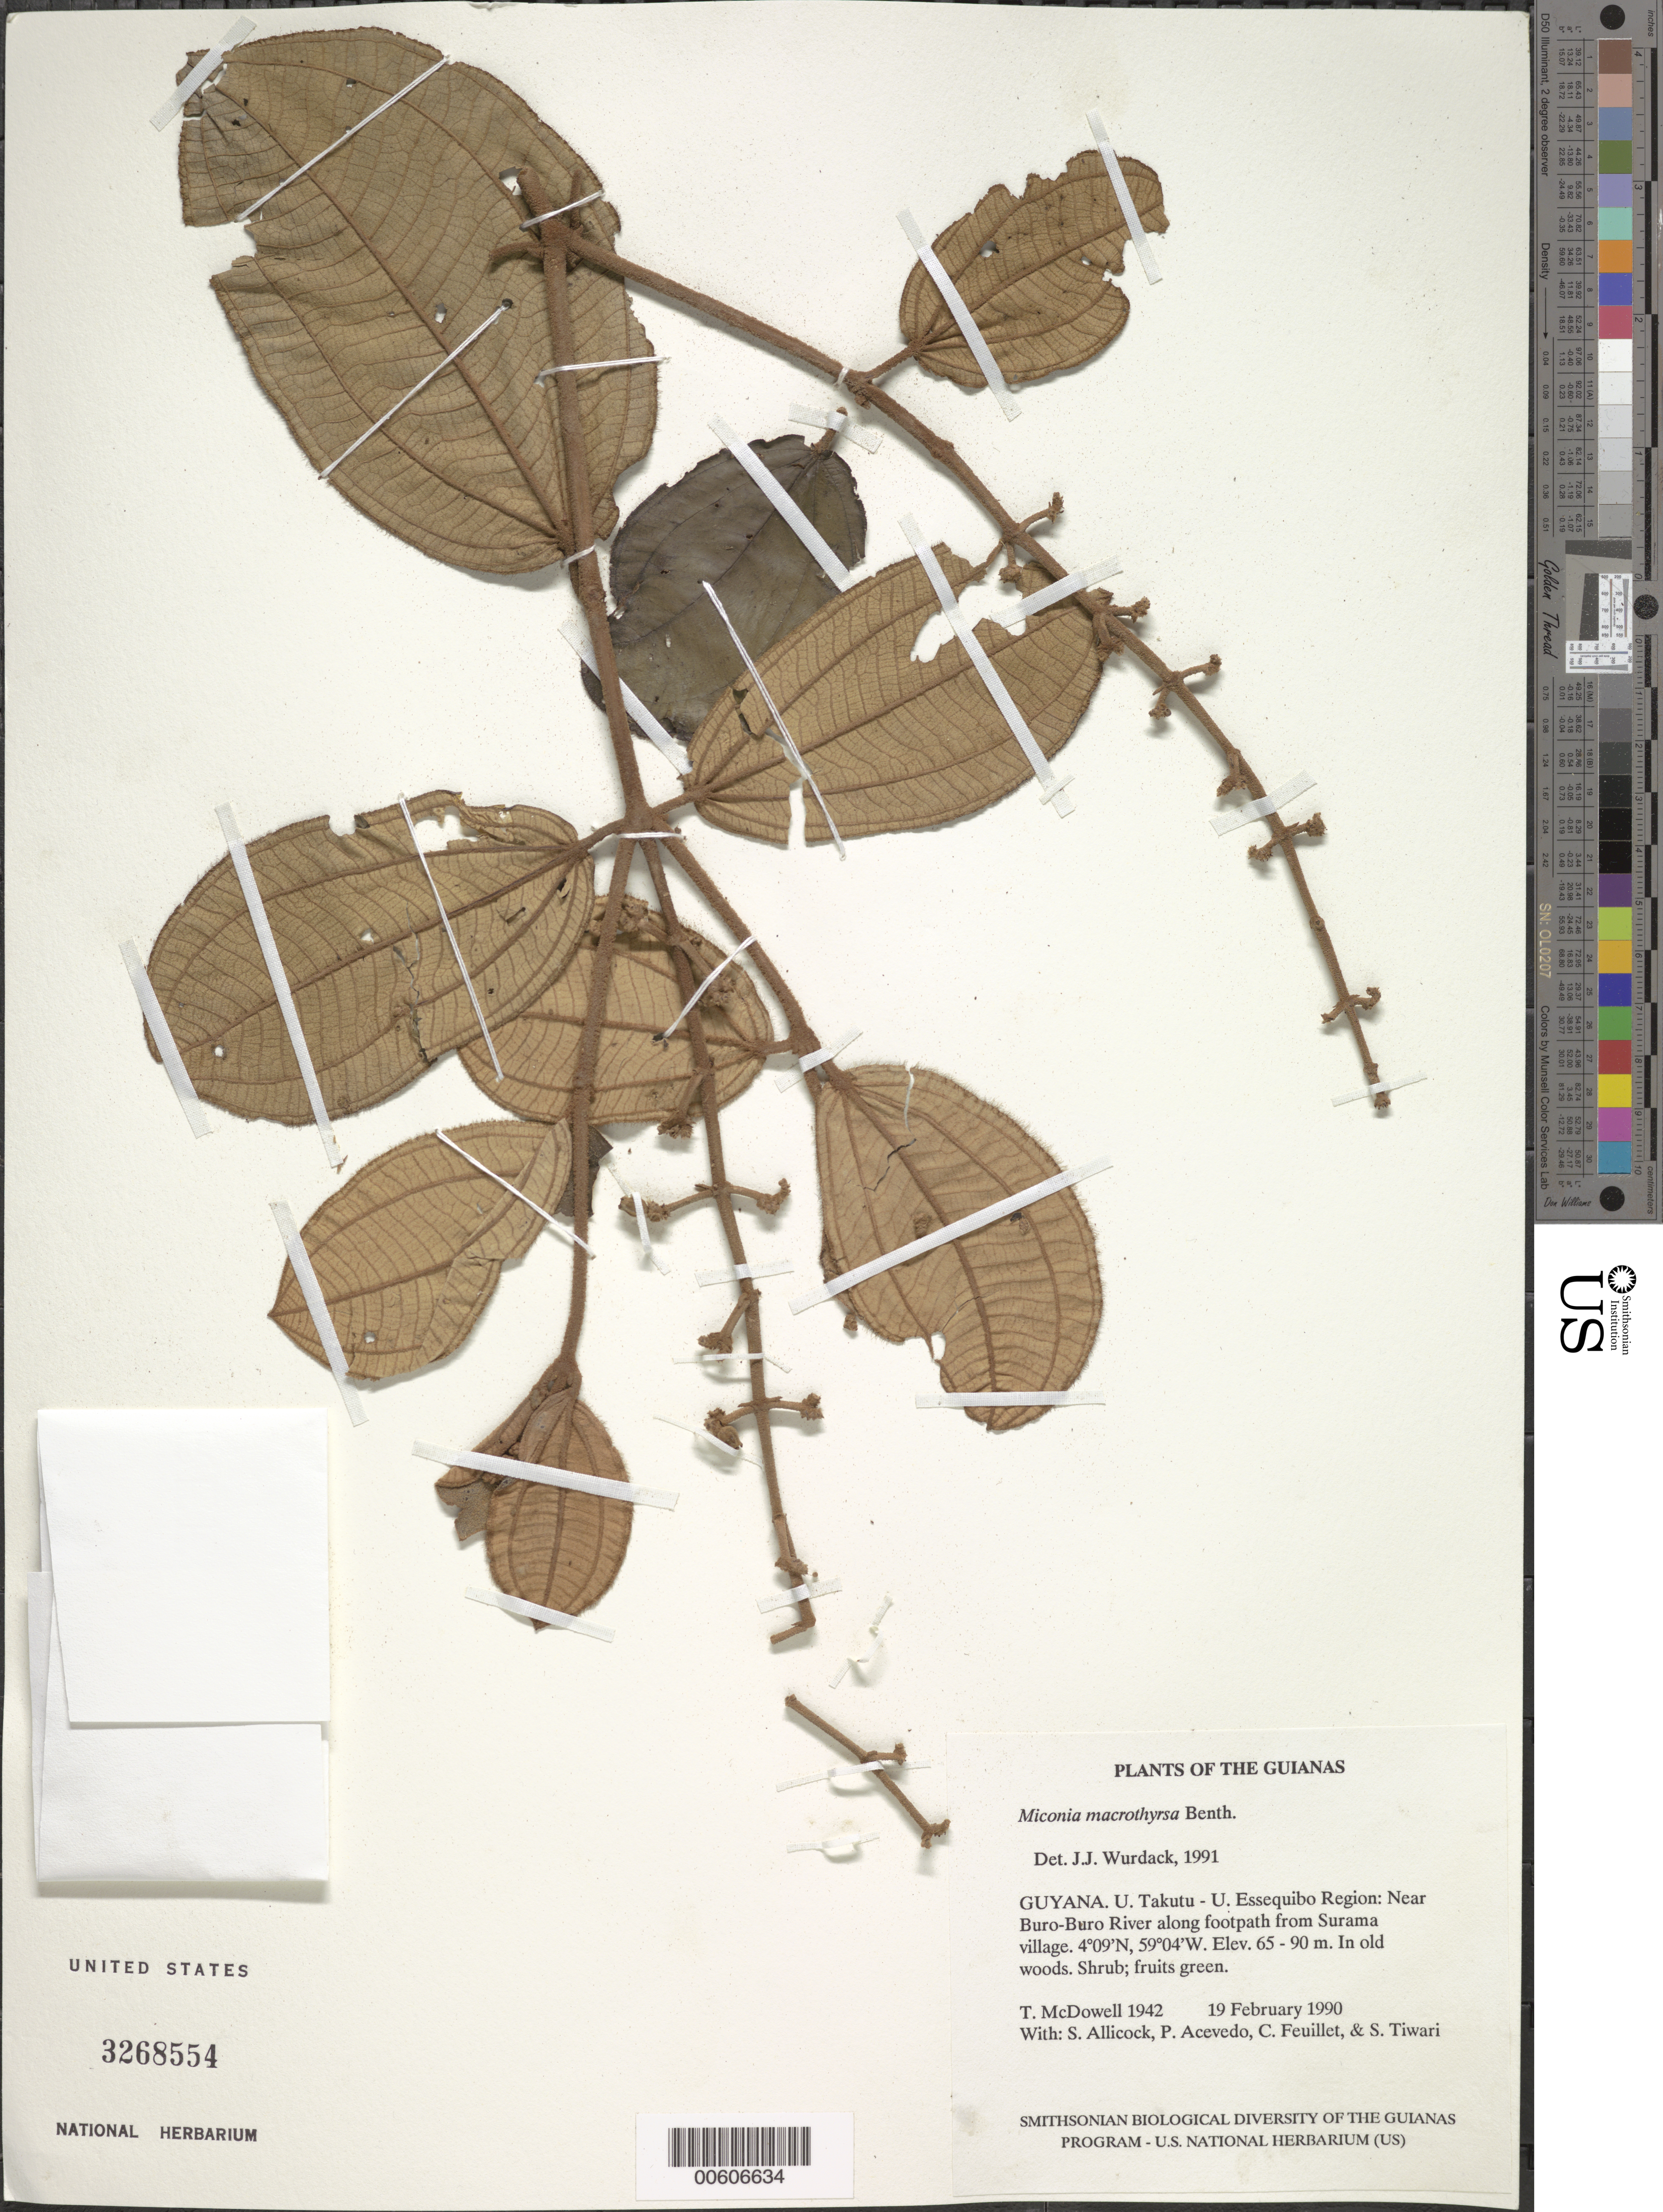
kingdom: Plantae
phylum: Tracheophyta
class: Magnoliopsida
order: Myrtales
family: Melastomataceae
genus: Miconia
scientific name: Miconia macrothyrsa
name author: Benth.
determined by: Wurdack, John J., (US), US (UNITED STATES)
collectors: T. McDowell, S. Allicock, P. Acevedo-Rodr., C. Feuillet & S. Tiwari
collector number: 1942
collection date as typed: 19 February 1990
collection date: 1990-02-19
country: Guyana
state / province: U. Takutu-U. Essequibo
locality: Near Buro-Buro River along footpath from Surama Village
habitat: In old woods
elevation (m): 65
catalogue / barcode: US 3268554